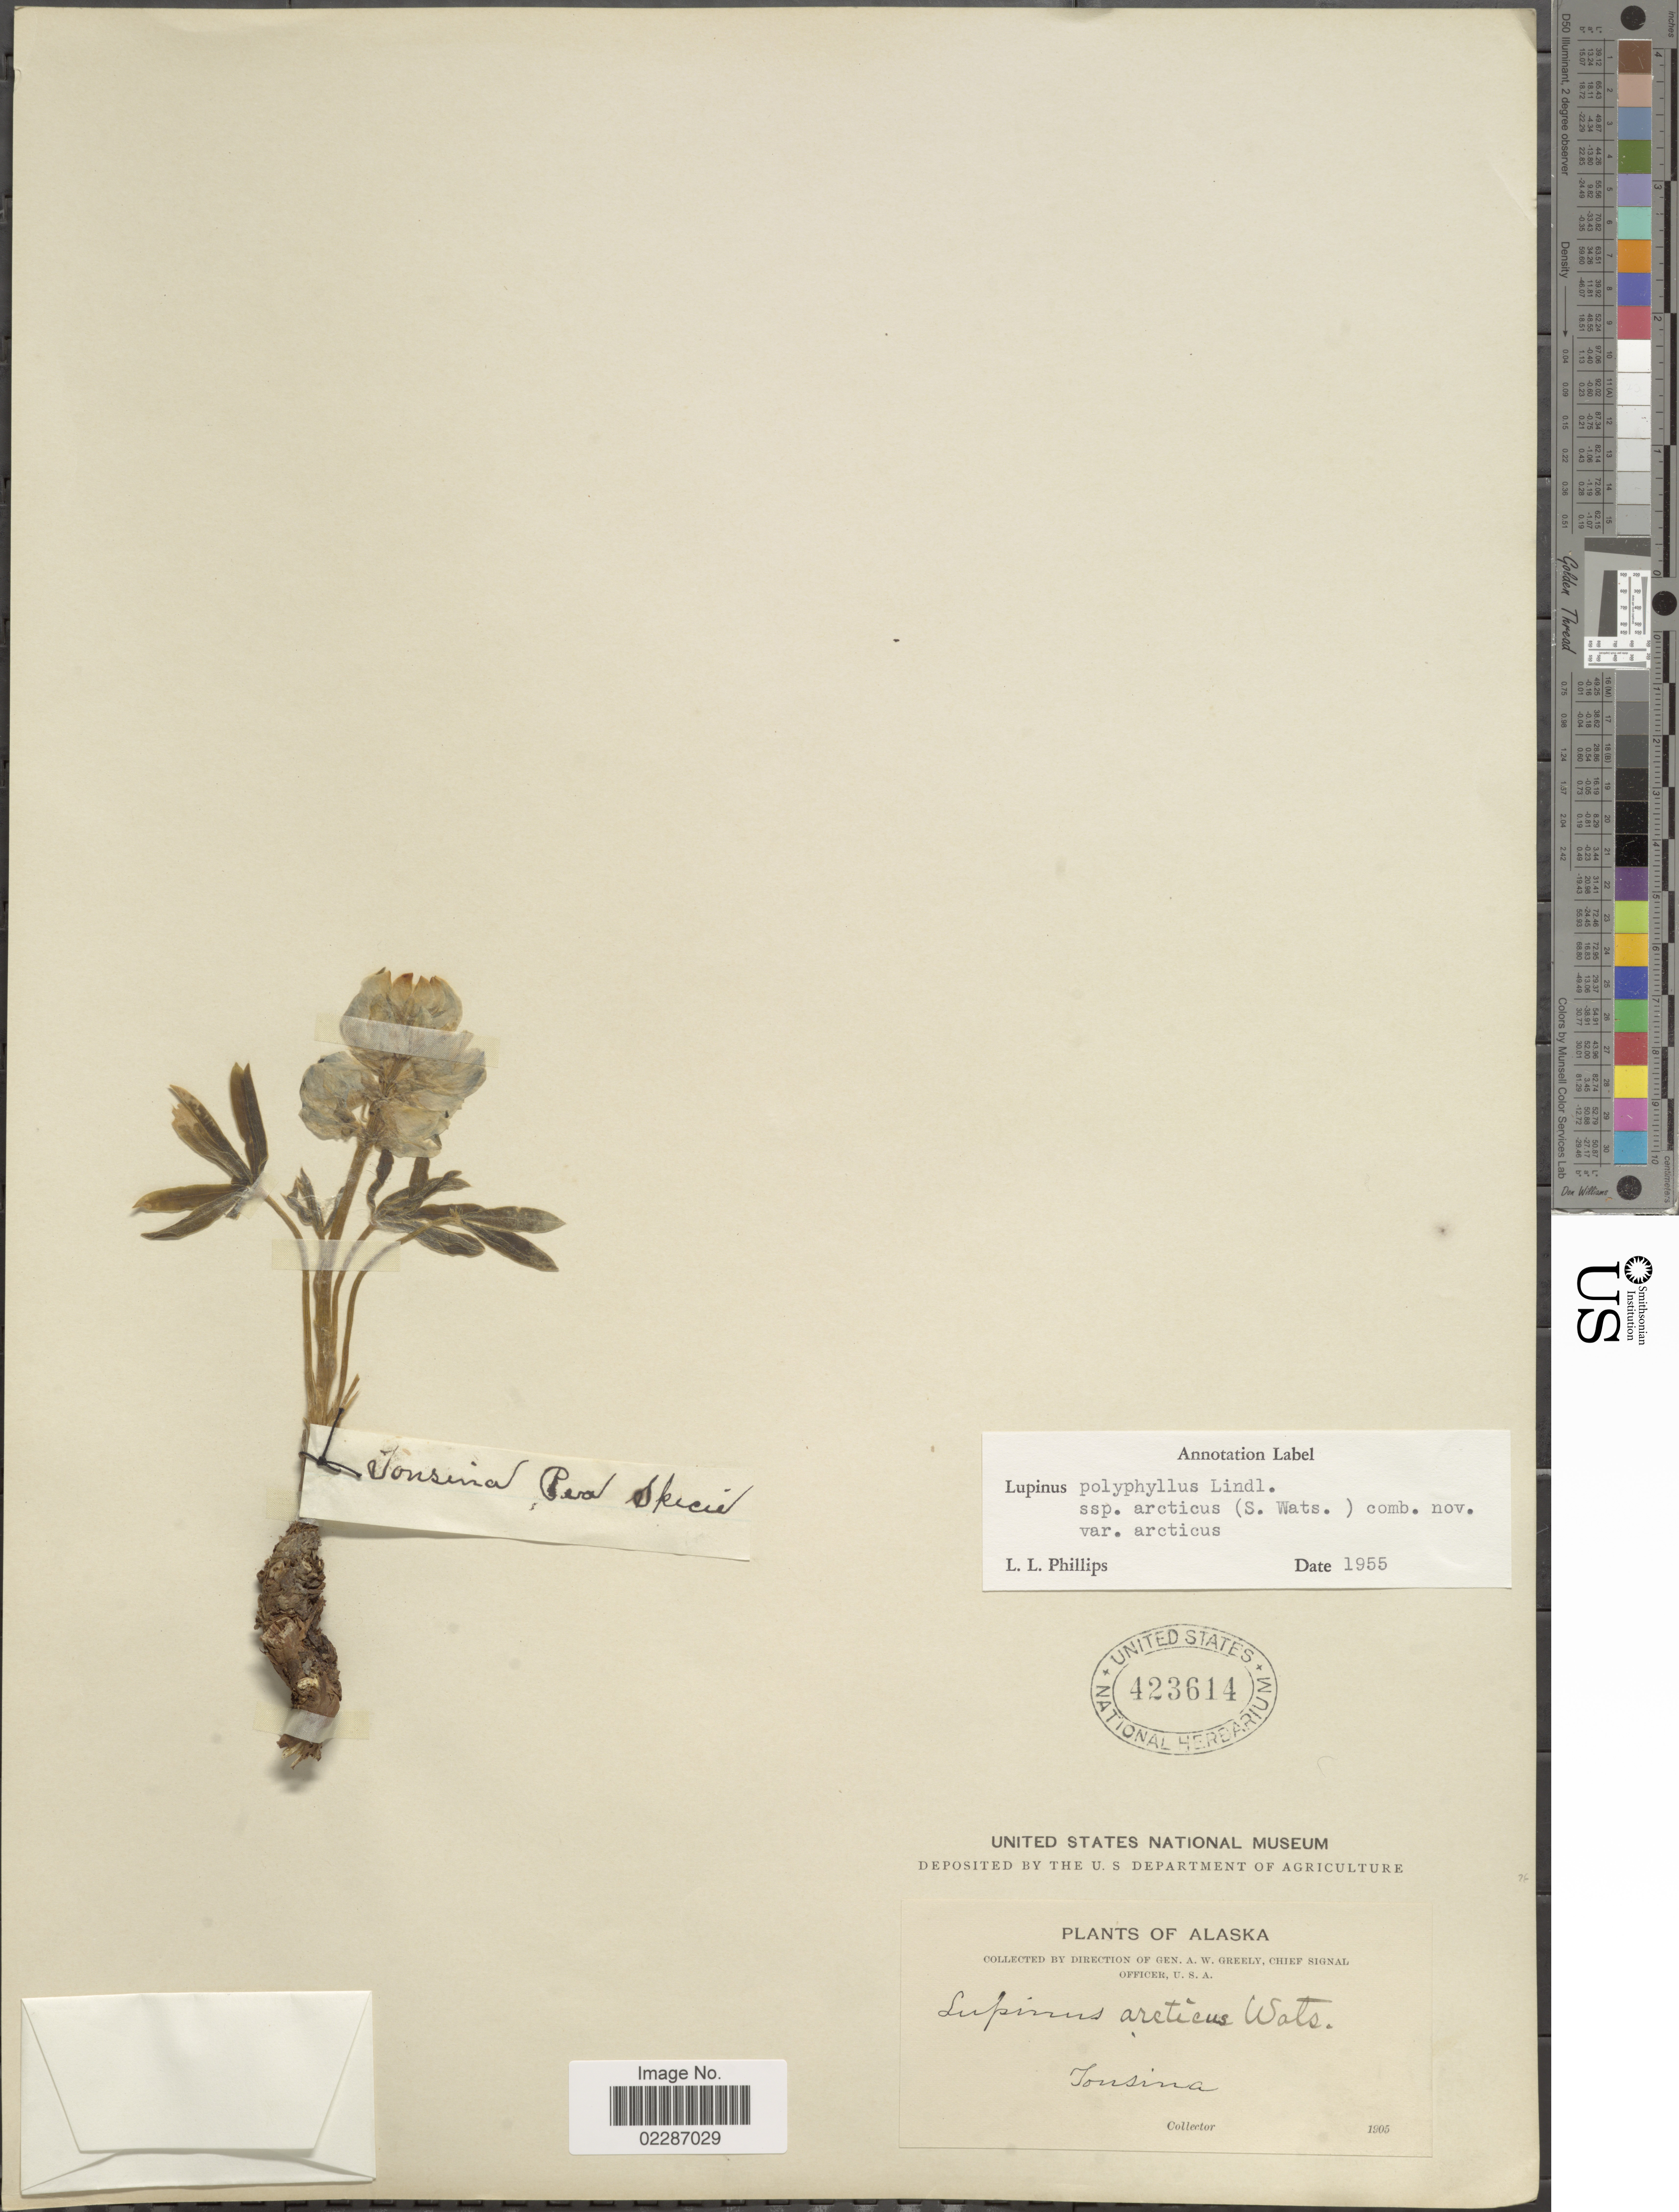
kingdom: Plantae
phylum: Tracheophyta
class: Magnoliopsida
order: Fabales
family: Fabaceae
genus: Lupinus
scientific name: Lupinus arcticus subsp. arcticus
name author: S. Watson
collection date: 1905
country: United States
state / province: Alaska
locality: Tonsina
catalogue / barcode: US 423614